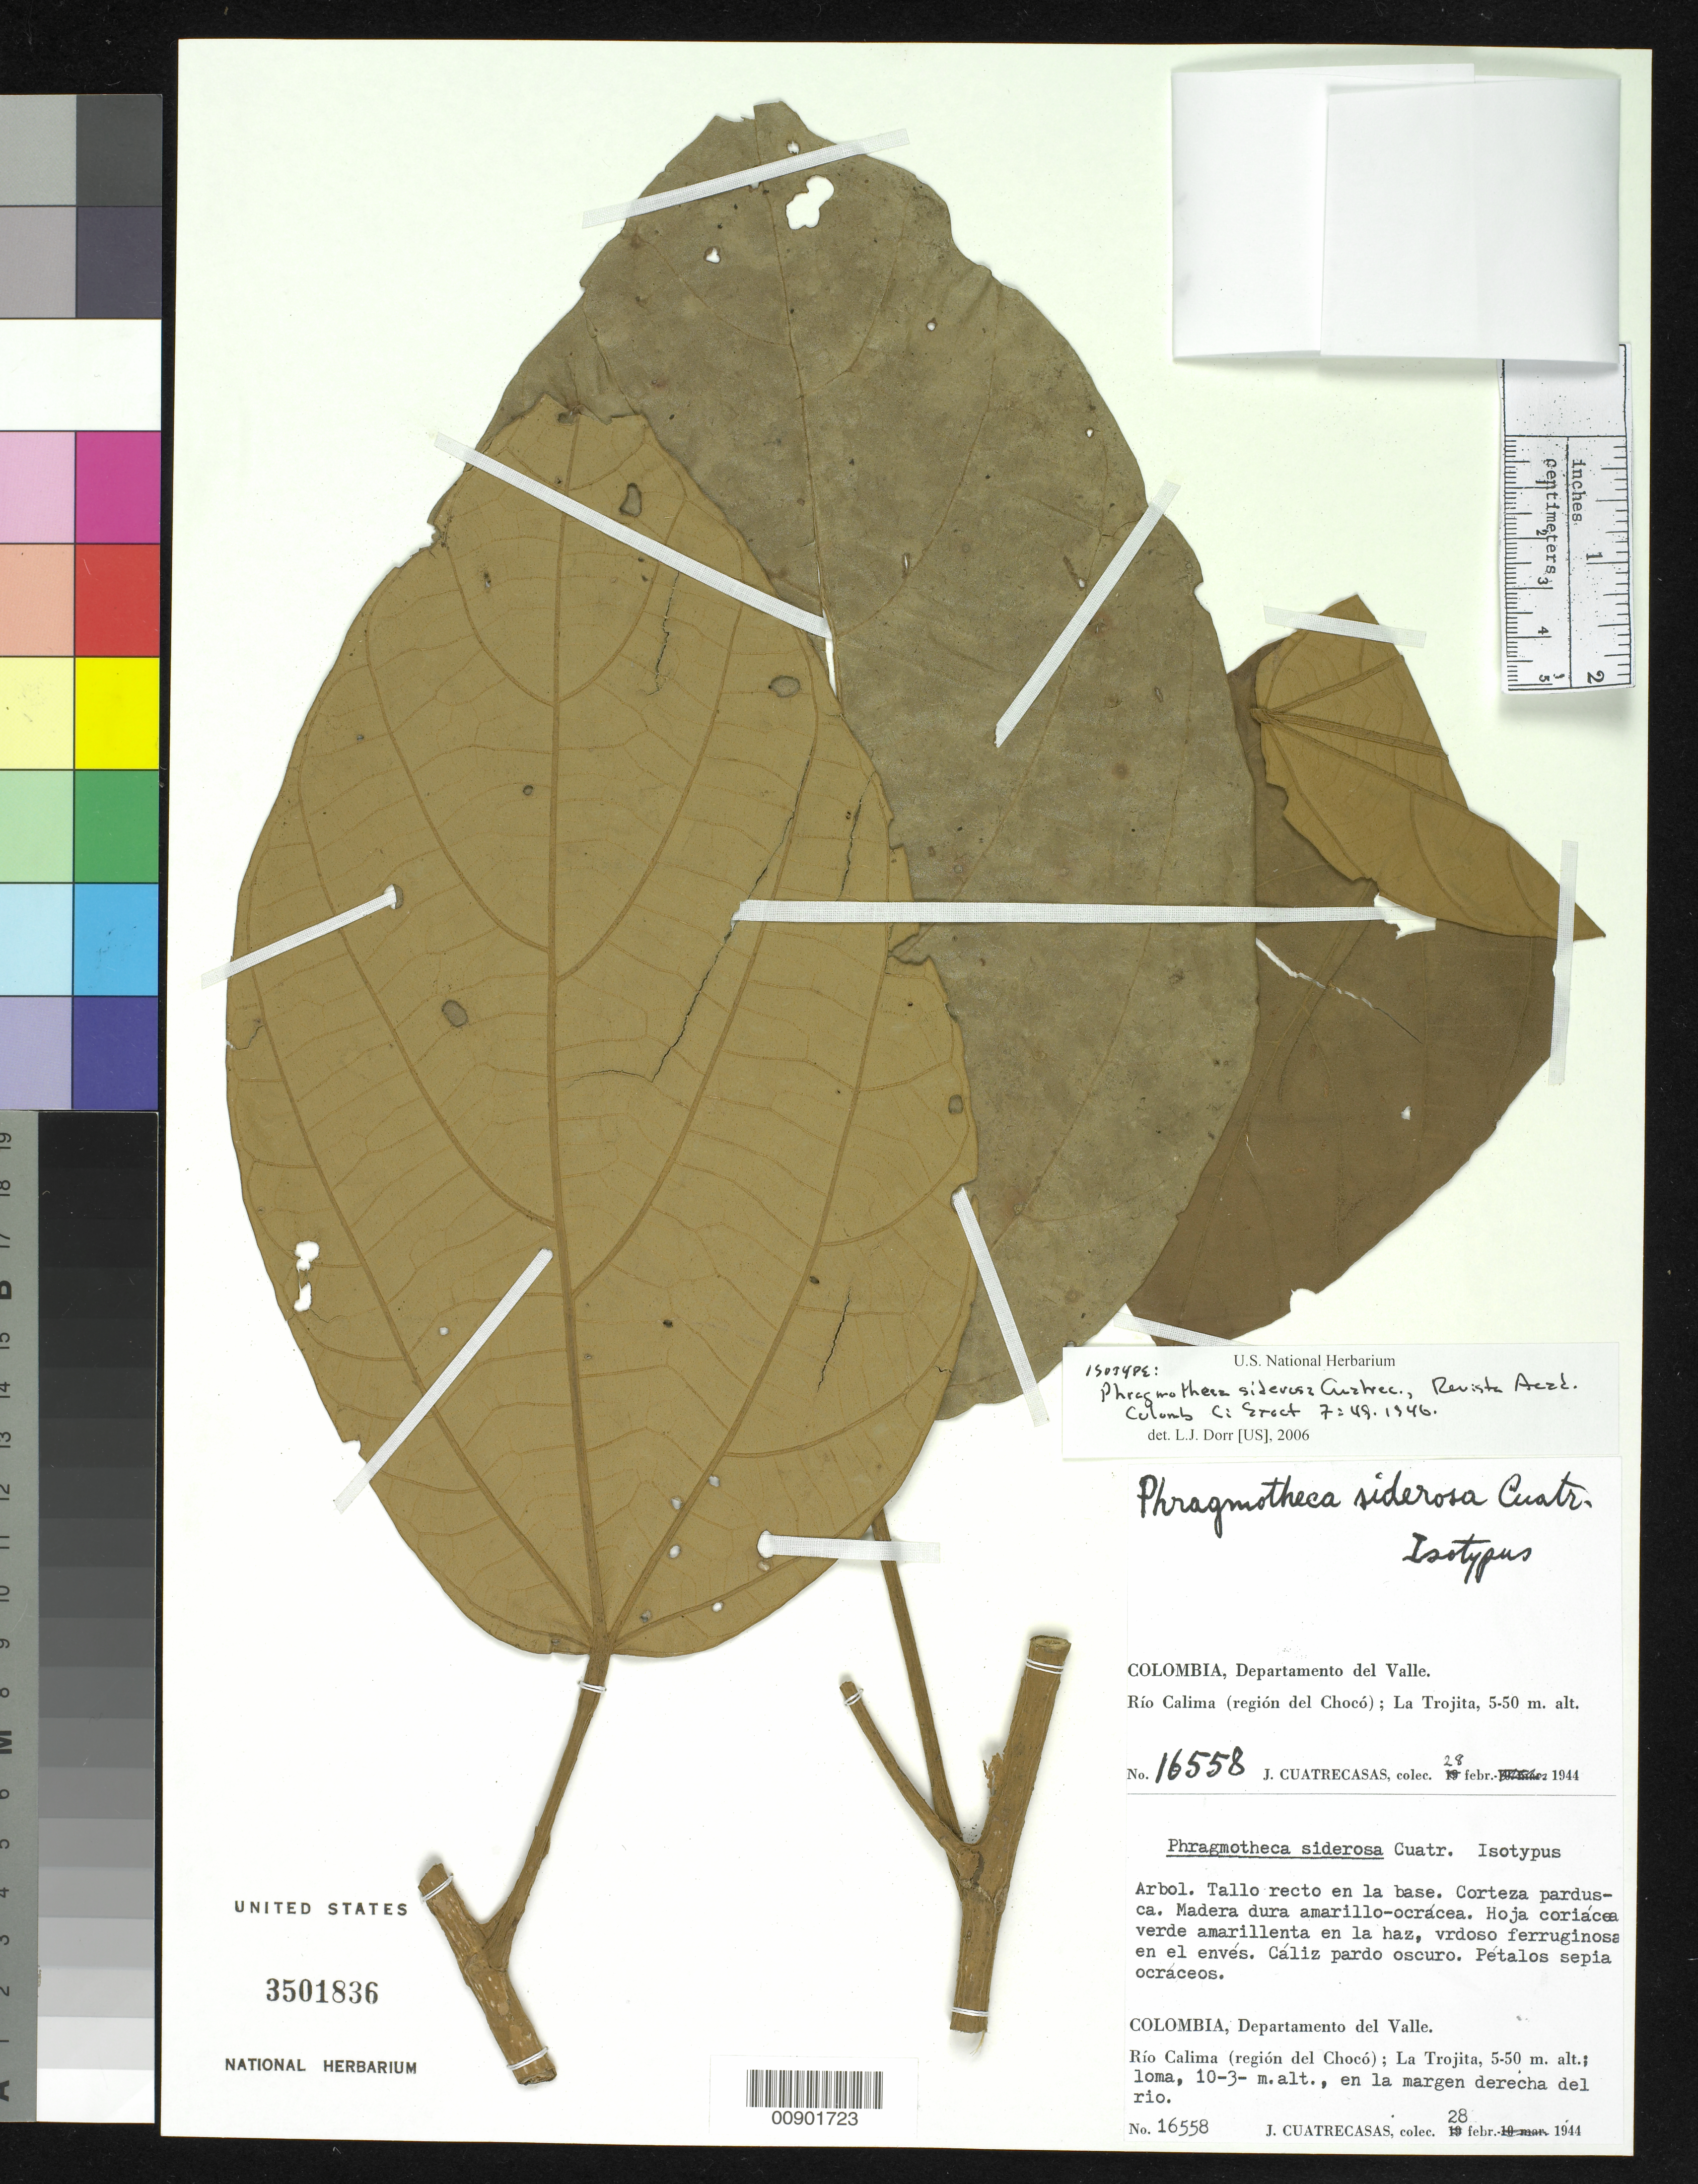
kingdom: Plantae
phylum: Tracheophyta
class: Magnoliopsida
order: Malvales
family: Malvaceae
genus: Phragmotheca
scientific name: Phragmotheca siderosa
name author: Cuatrec.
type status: Isotype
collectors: J. Cuatrecasas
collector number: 16558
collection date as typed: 28 Feb 1944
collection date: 1944-02-28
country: Colombia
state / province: Valle del Cauca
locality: Departamento del Valle. Río Calima (región del Chocó); La Trojita, en la margen derecha del rio.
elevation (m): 5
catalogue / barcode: US 3501836